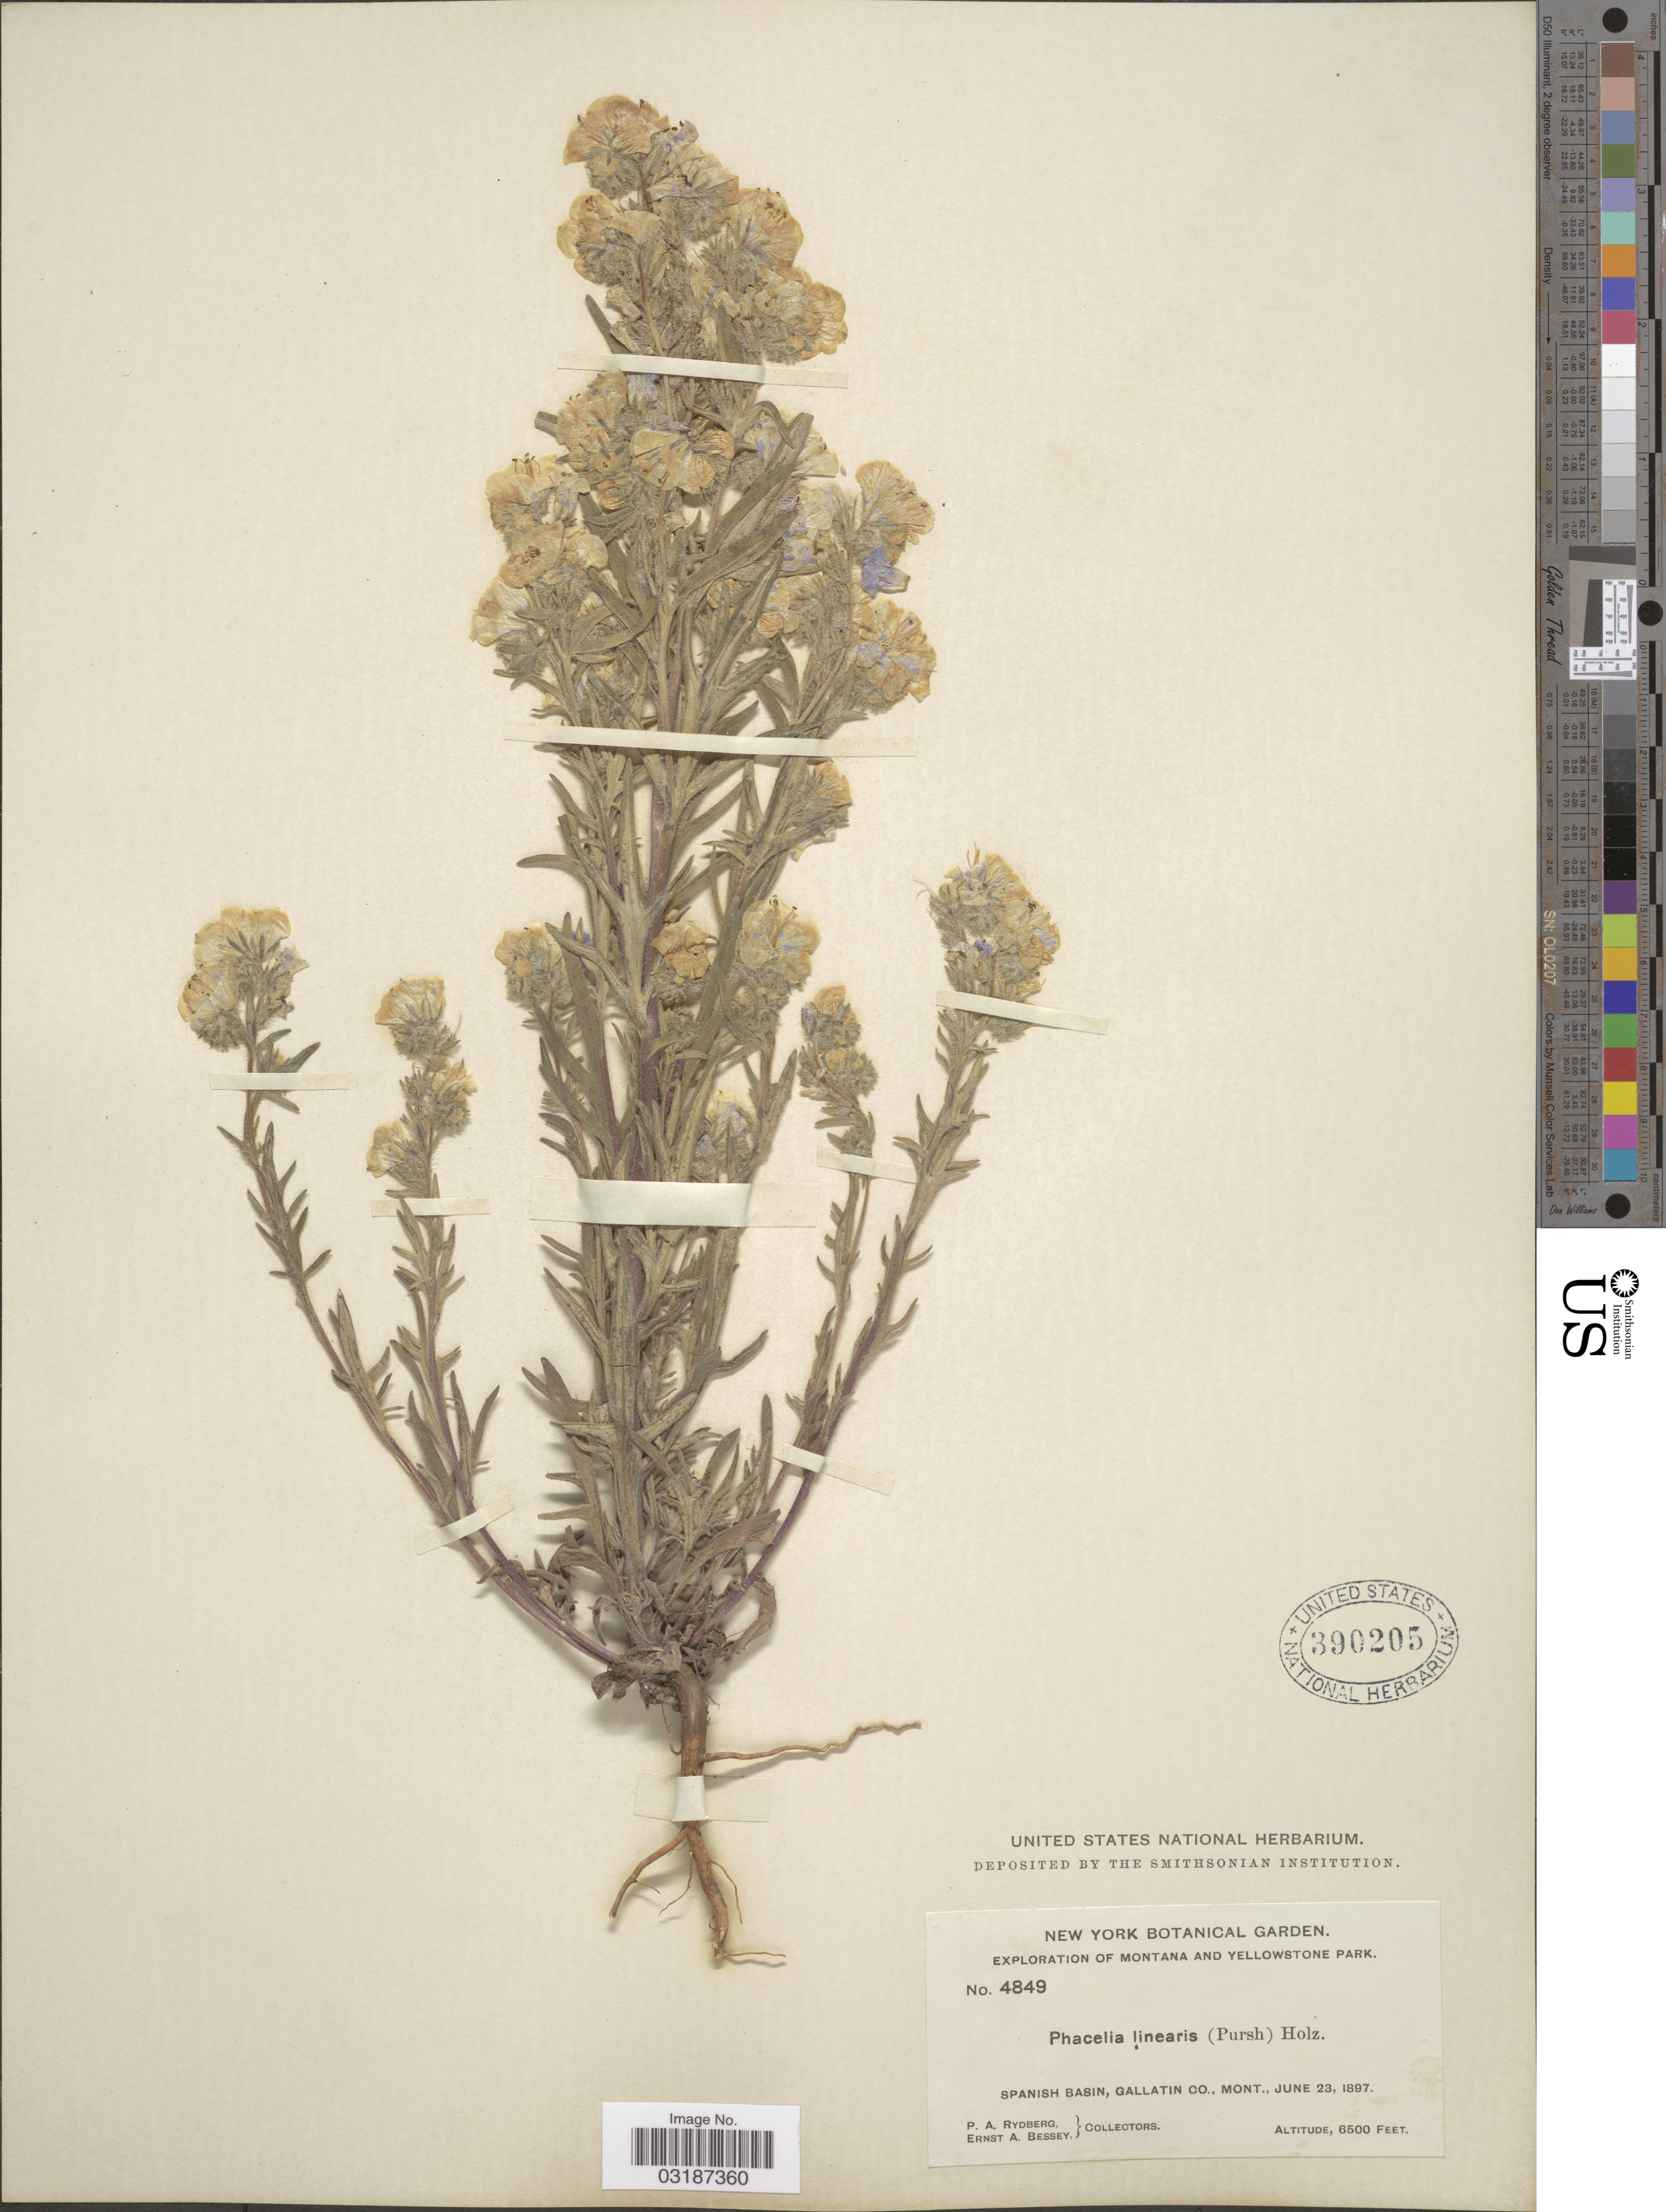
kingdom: Plantae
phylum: Tracheophyta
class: Magnoliopsida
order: Boraginales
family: Hydrophyllaceae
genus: Phacelia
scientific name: Phacelia linearis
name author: (Pursh) Holz.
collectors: P. A. Rydberg & E. A. Bessey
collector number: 4849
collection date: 1897-06-23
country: United States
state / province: Montana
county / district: Gallatin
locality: Yellowstone Park. Spanish Basin, Gallatin Co.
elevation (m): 1981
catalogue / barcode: US 390205